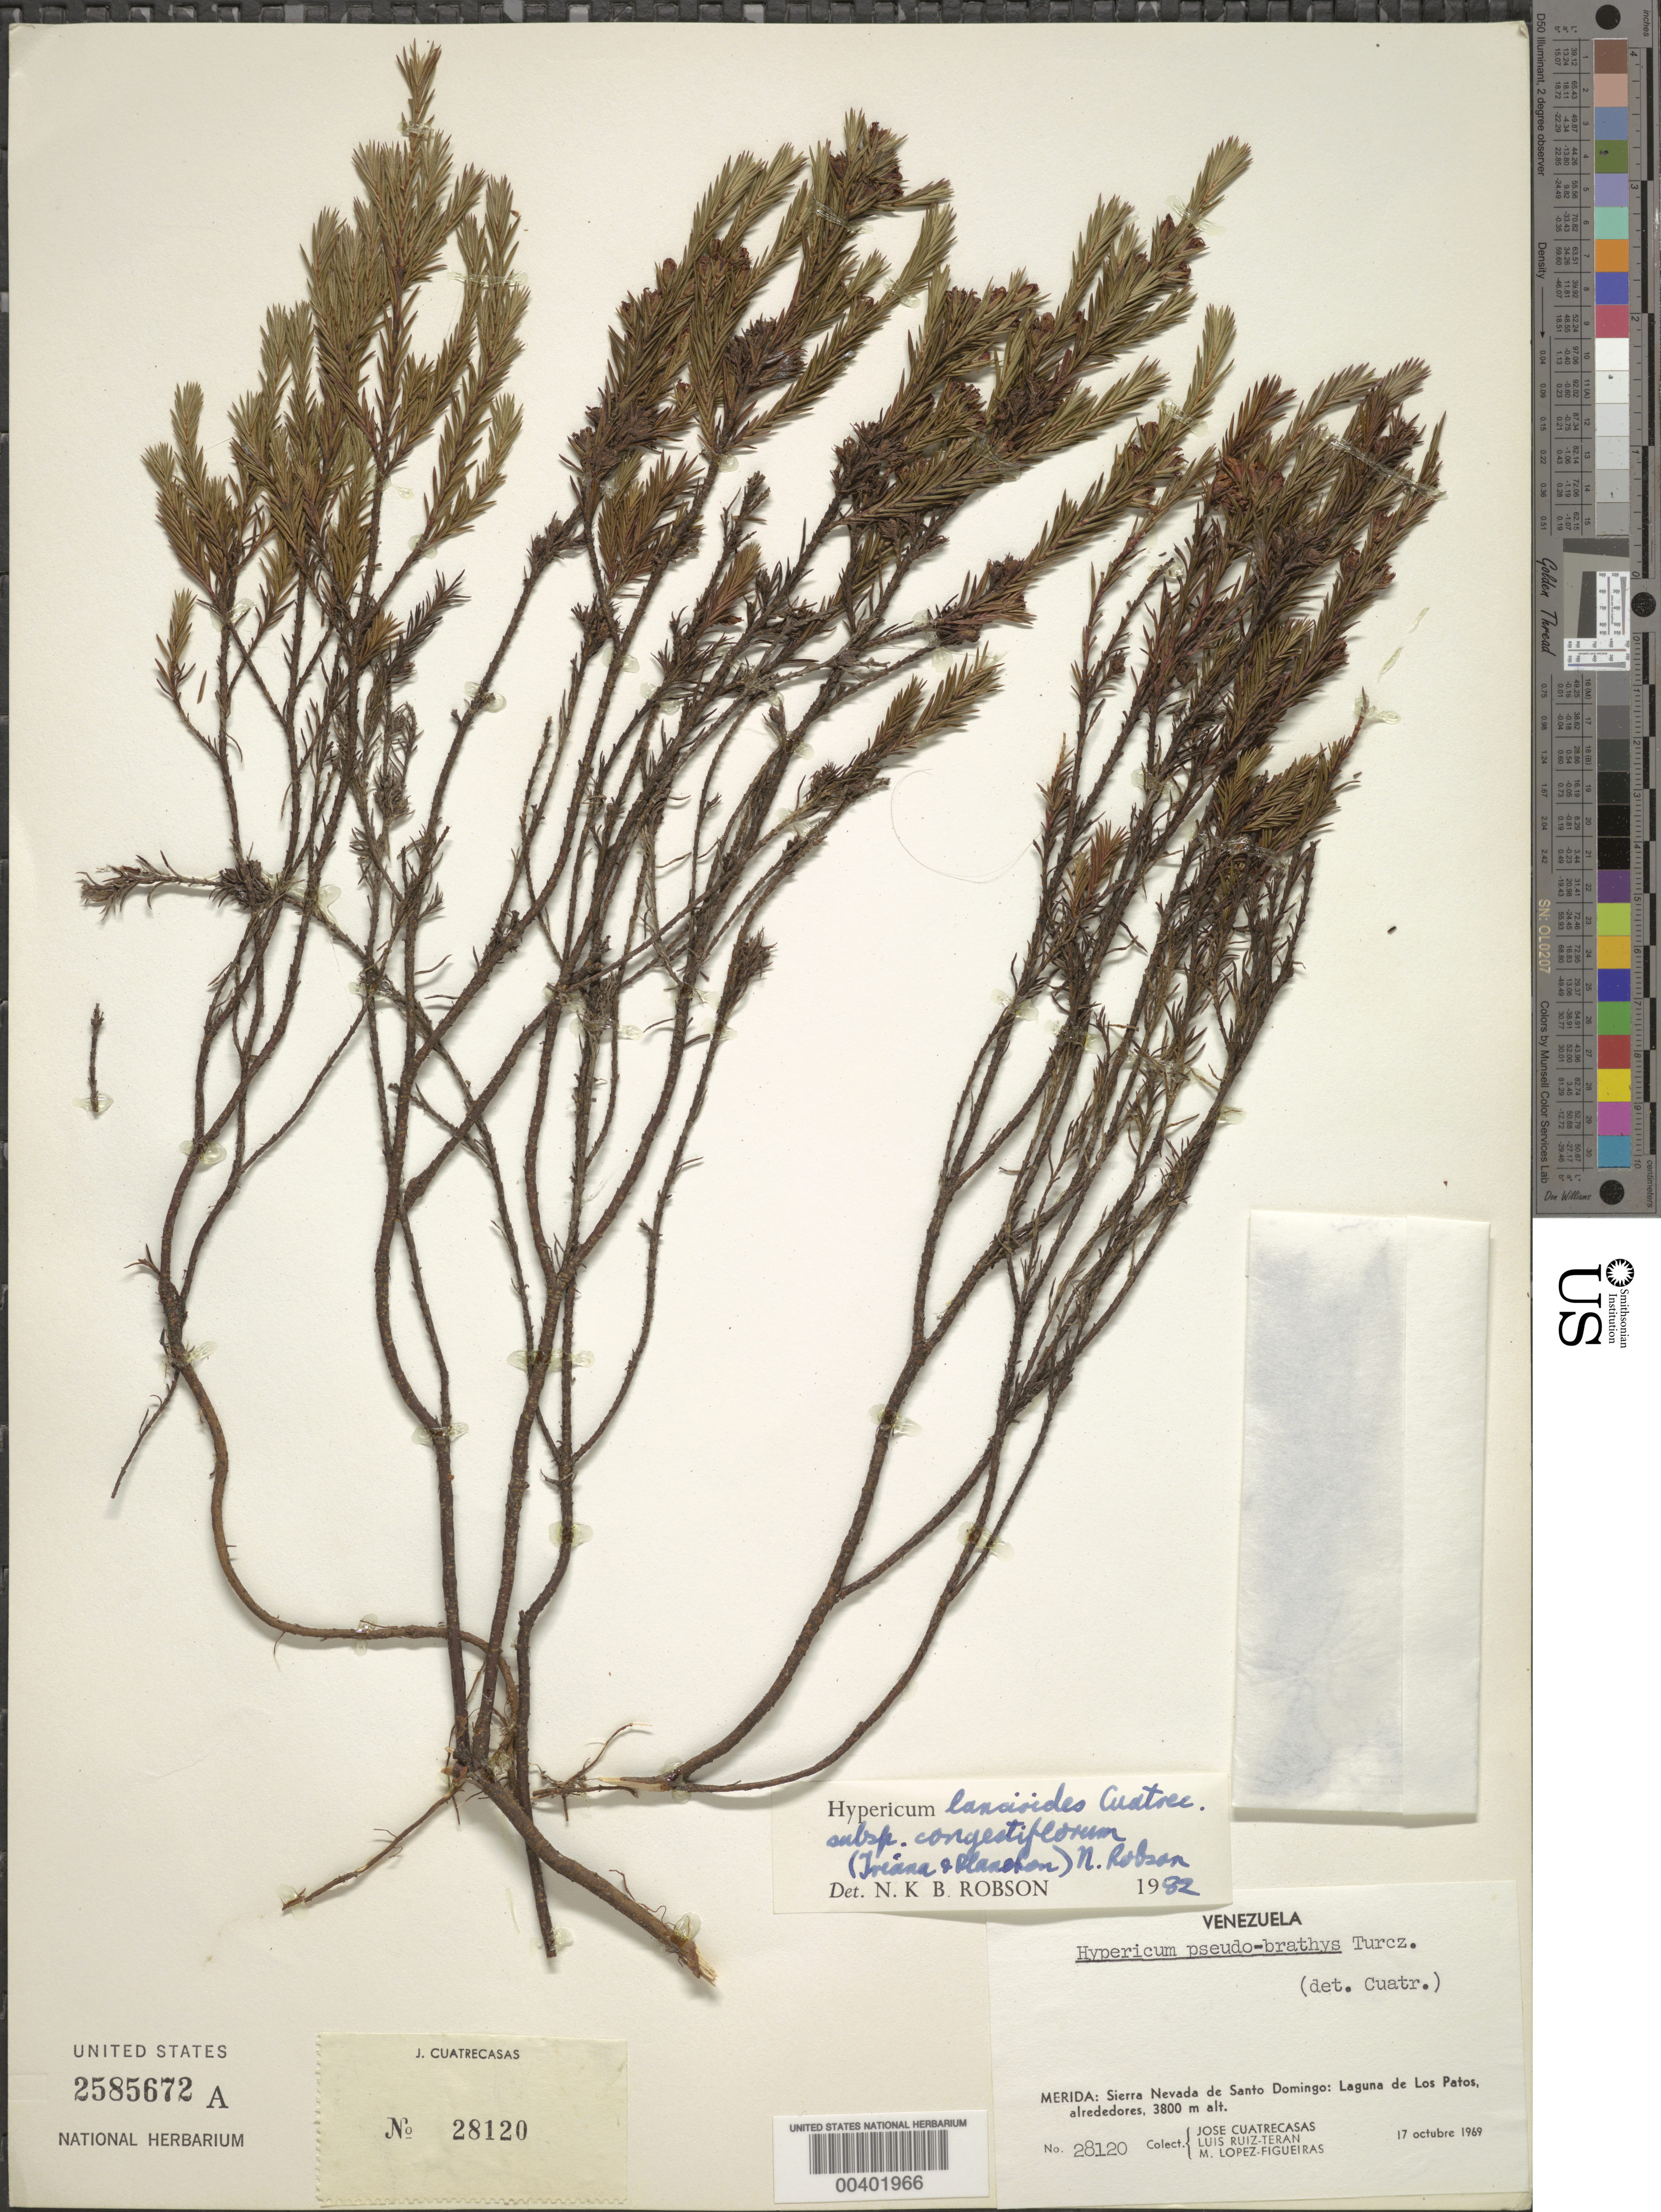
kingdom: Plantae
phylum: Tracheophyta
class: Magnoliopsida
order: Malpighiales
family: Hypericaceae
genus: Hypericum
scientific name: Hypericum lancioides subsp. congestiflorum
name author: (Triana & Planch.) N. Robson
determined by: Robson, Norman K. B.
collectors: J. Cuatrecasas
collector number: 28120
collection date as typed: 17 Oct 1969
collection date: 1969-10-17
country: Venezuela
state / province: Mérida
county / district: Rangel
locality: Sierra Nevada de Santo Domingo: Laguna de Los Patos. Patos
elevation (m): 3800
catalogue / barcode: US 2585672A